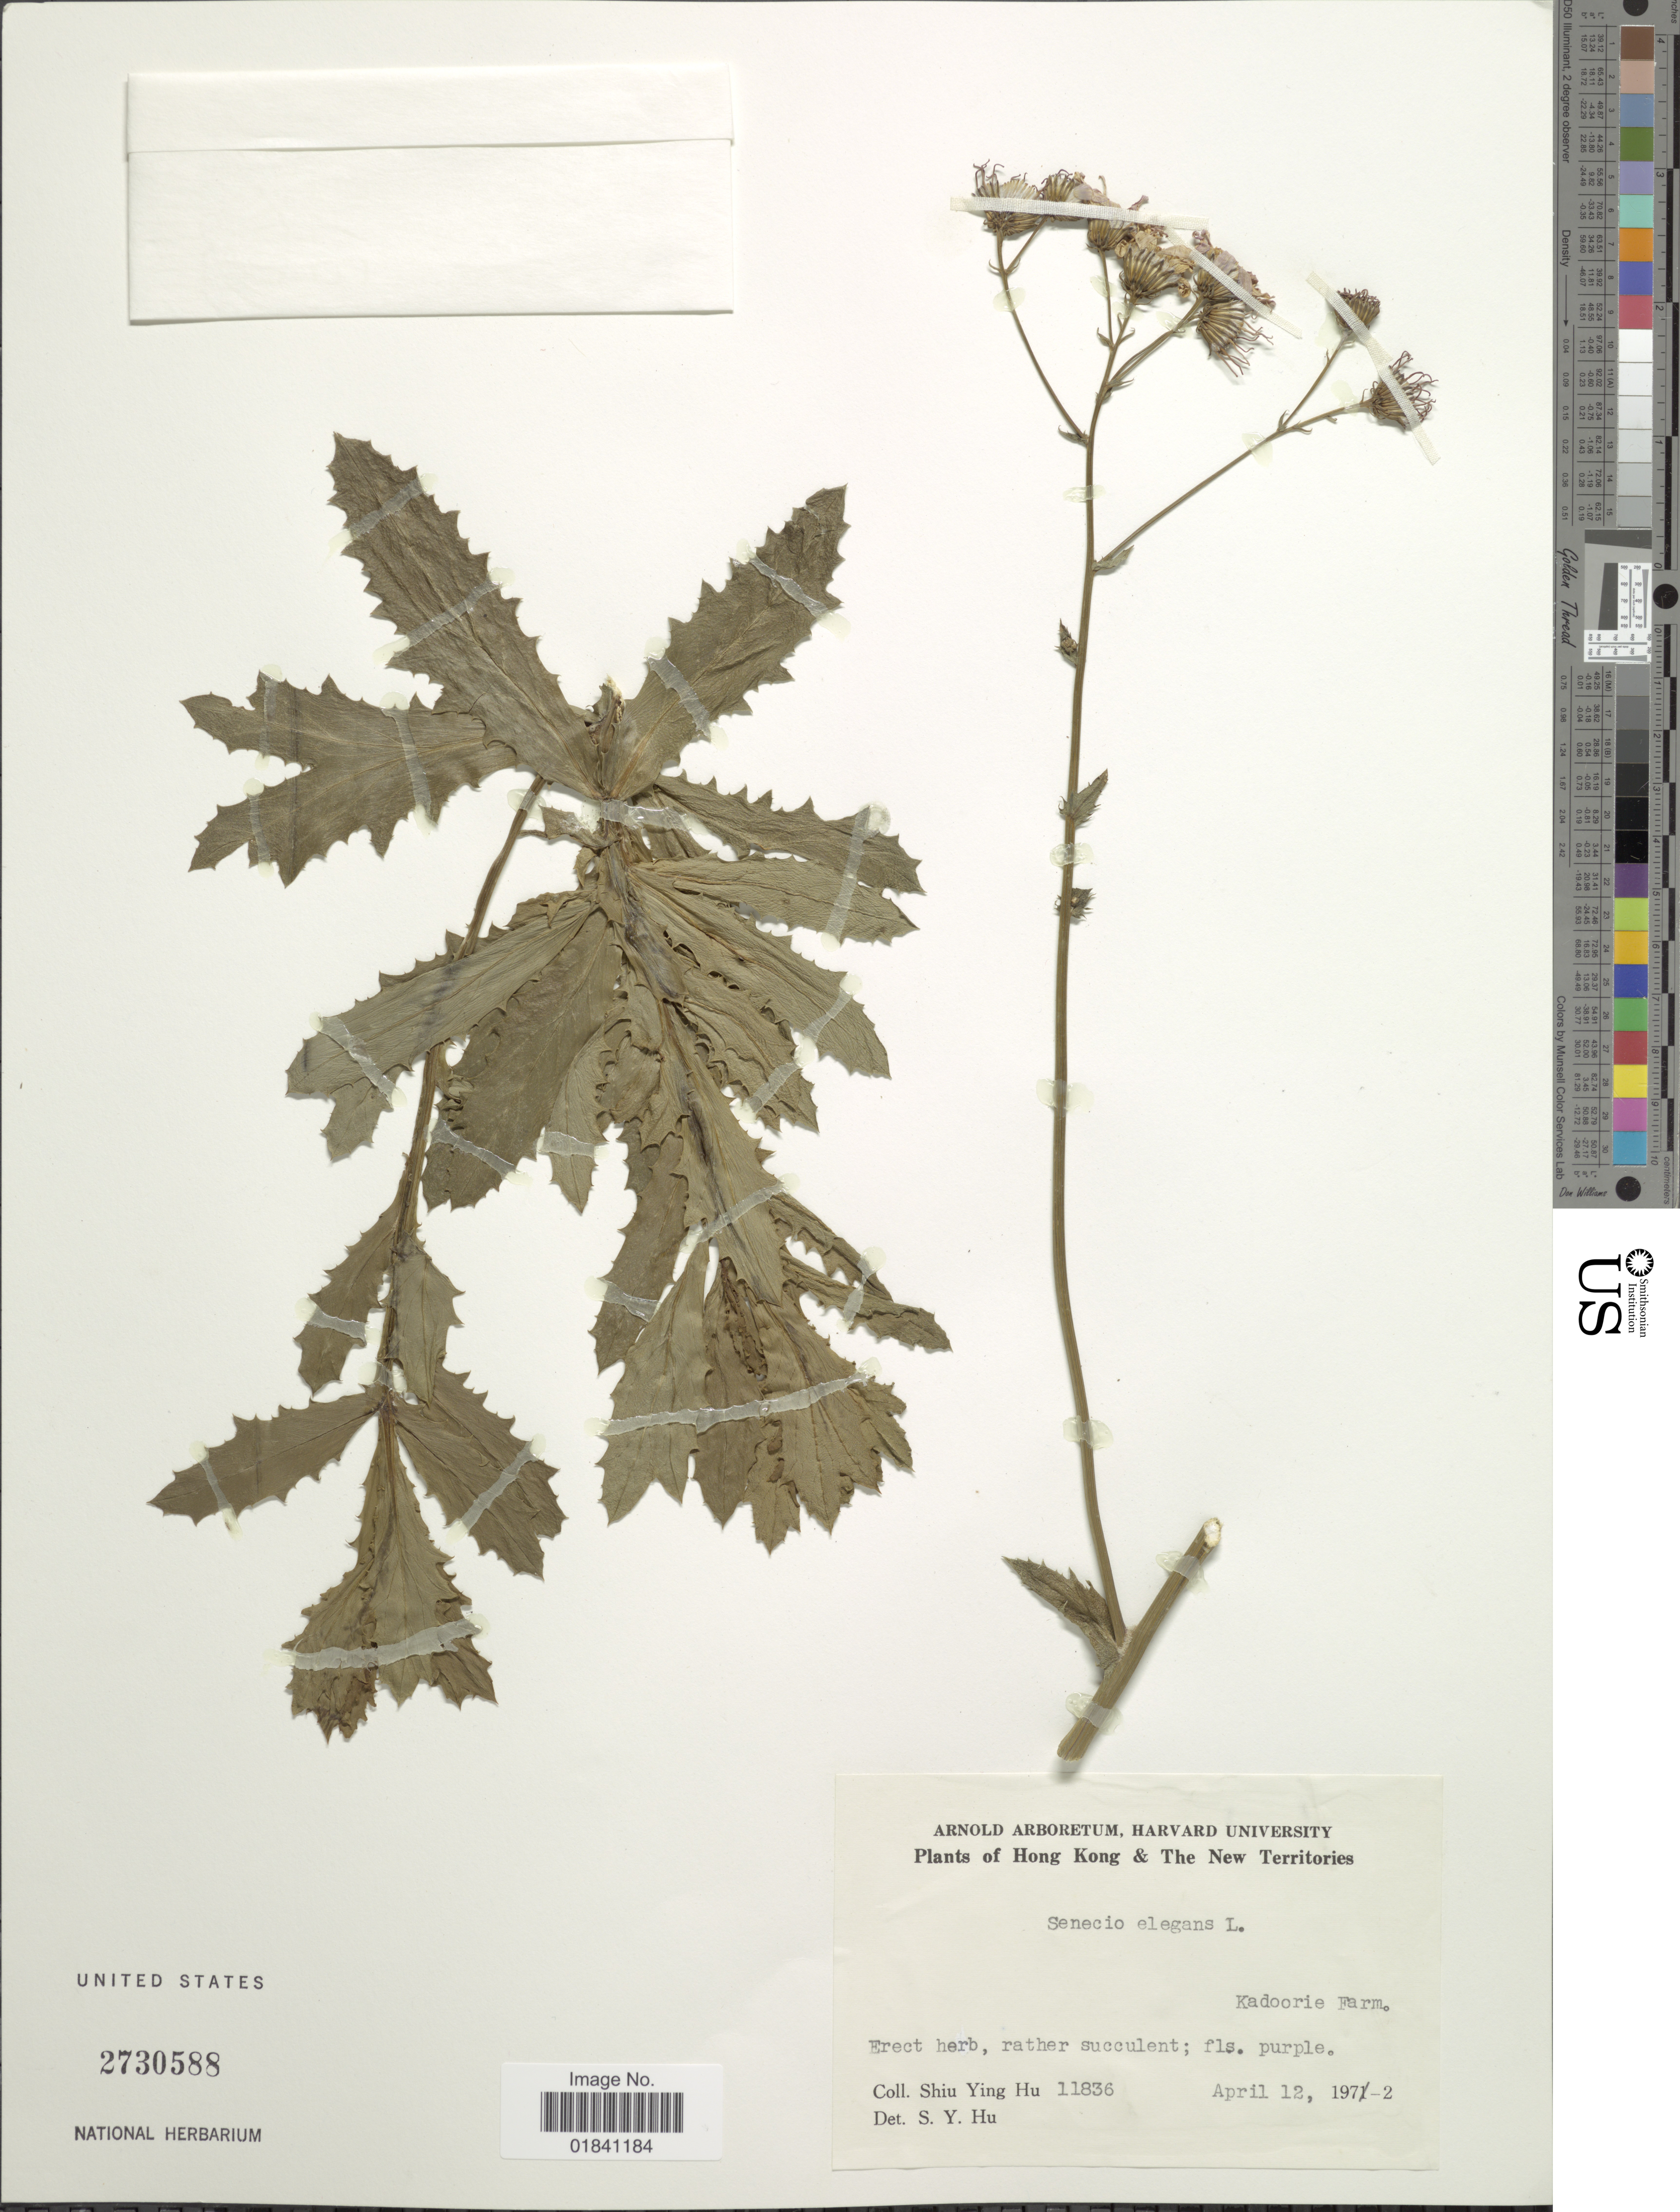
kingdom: Plantae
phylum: Tracheophyta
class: Magnoliopsida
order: Asterales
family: Asteraceae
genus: Senecio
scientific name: Senecio elegans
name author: L.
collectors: S. Y. Hu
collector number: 11836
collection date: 1972-04-12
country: China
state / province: Hong Kong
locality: The New Territories. Kadoorie Farm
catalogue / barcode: US 2730588